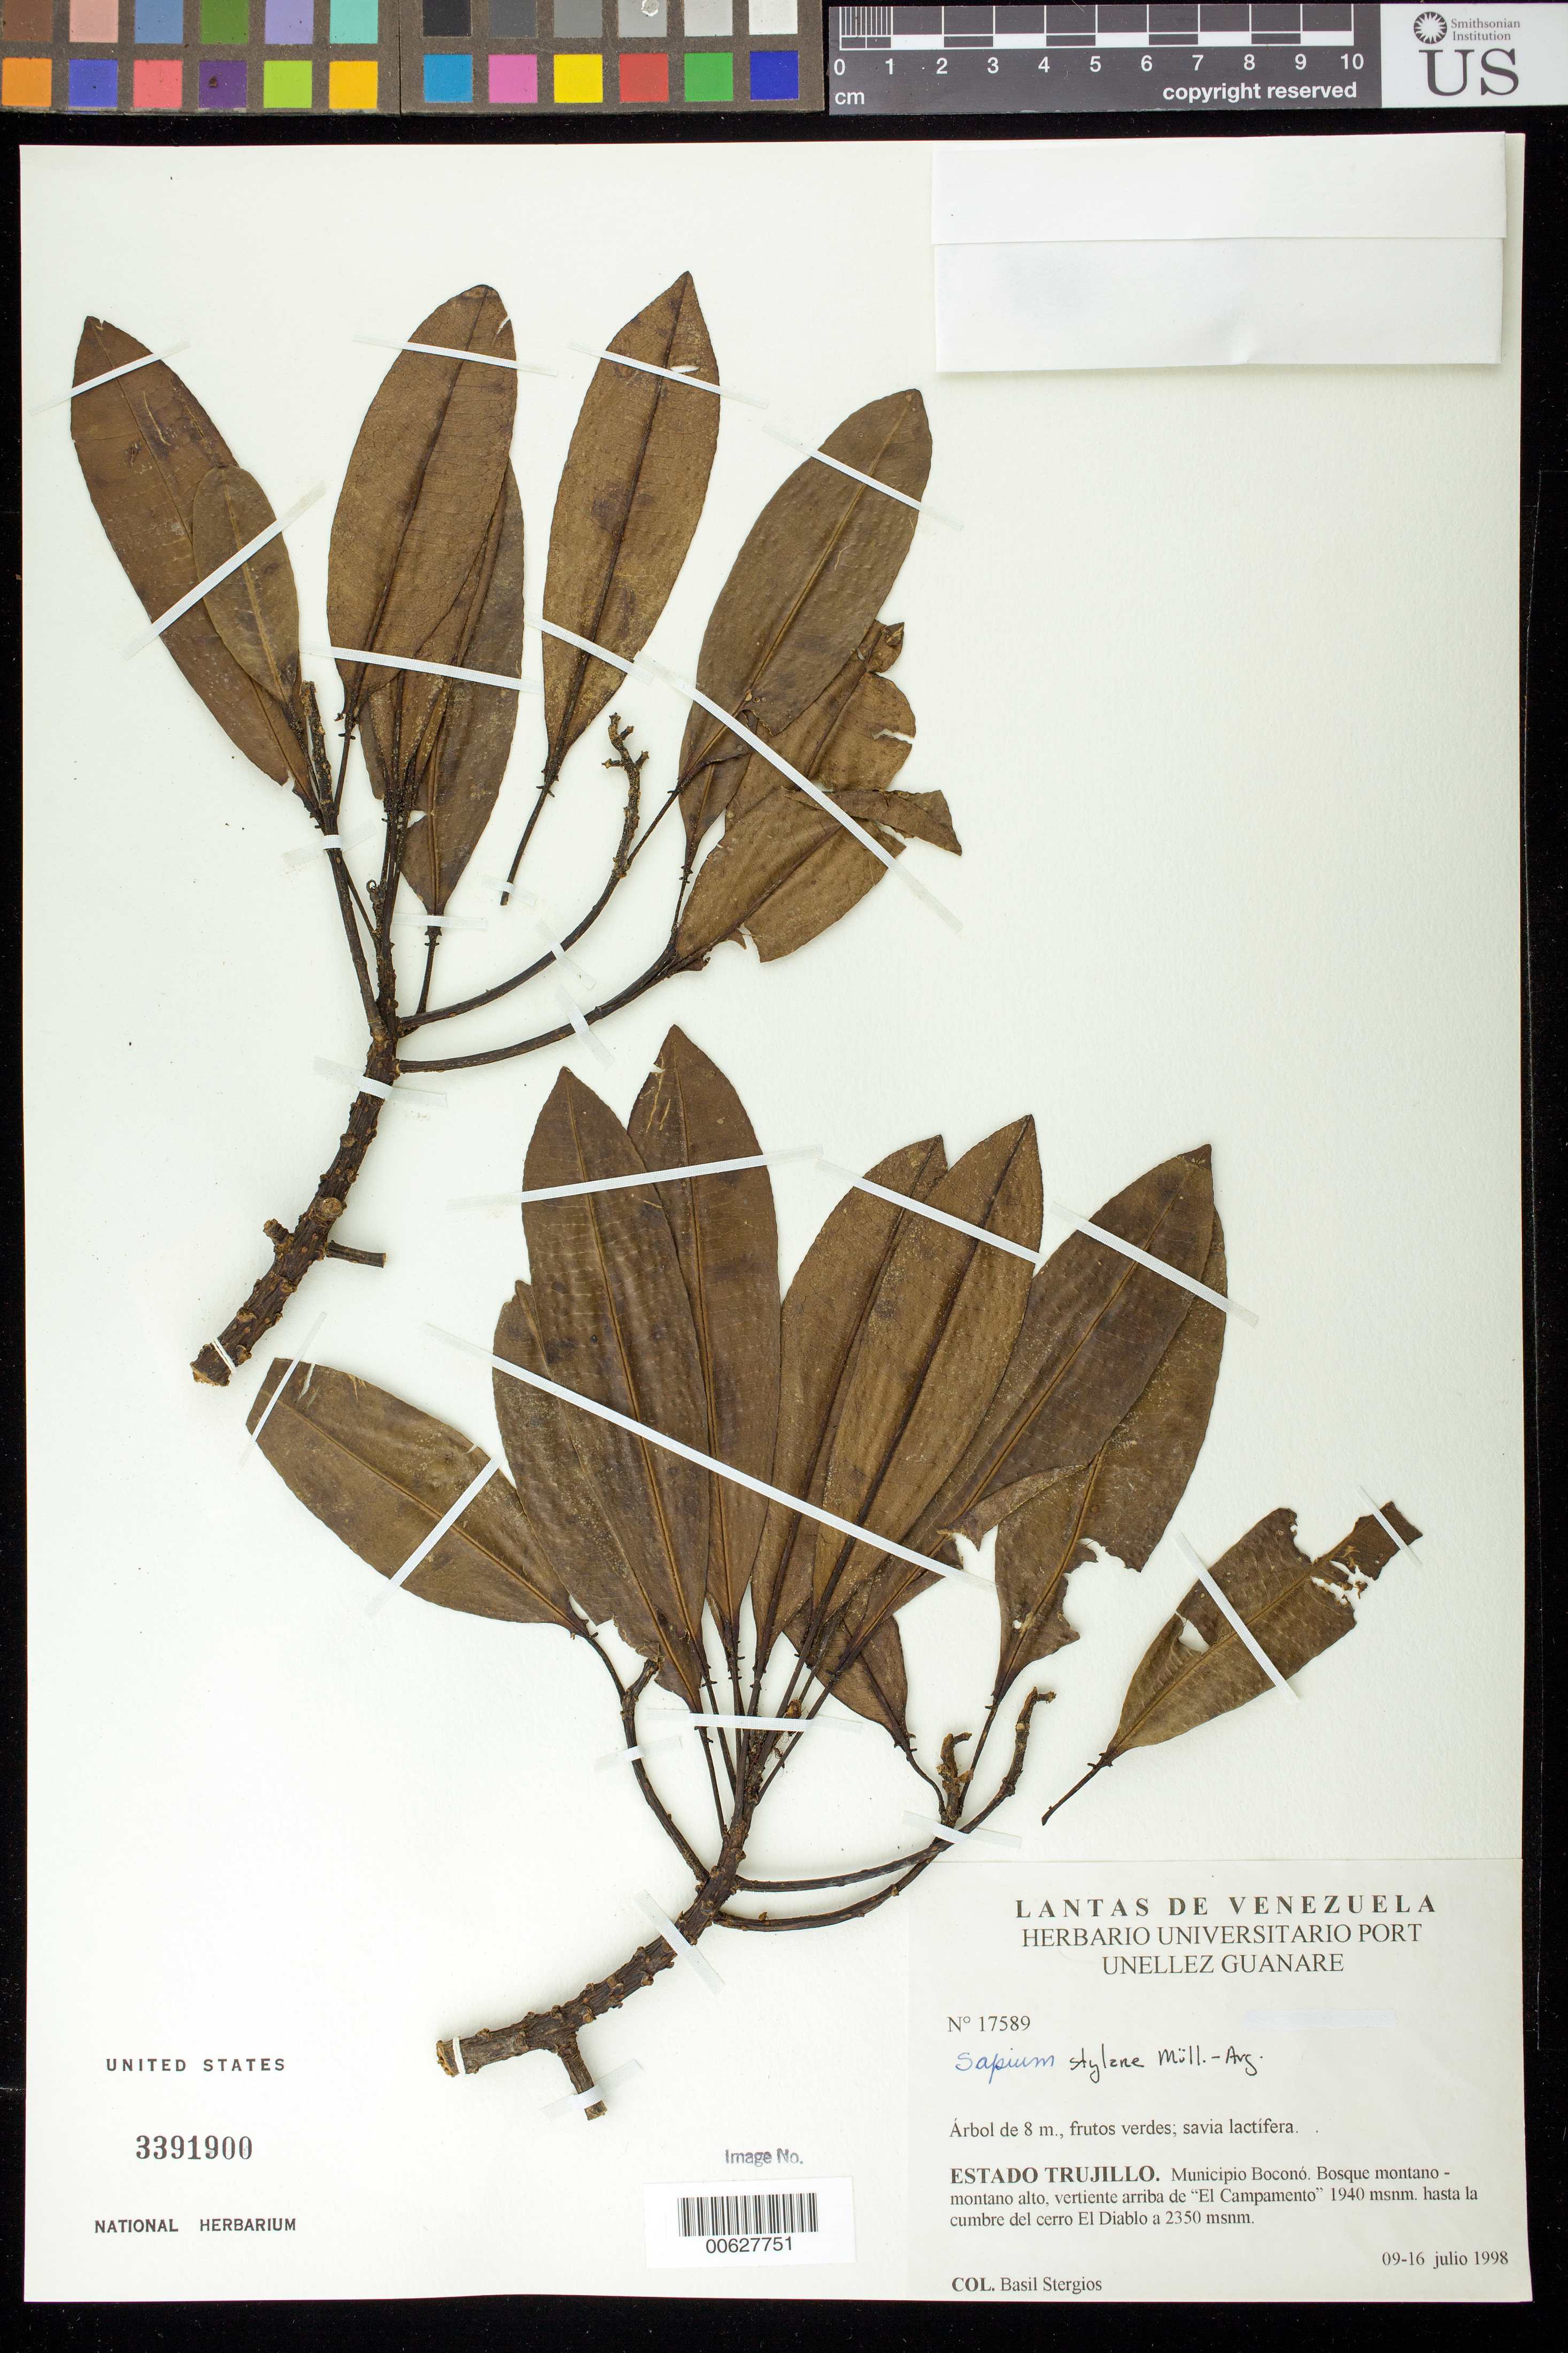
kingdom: Plantae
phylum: Tracheophyta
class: Magnoliopsida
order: Malpighiales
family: Euphorbiaceae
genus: Sapium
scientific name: Sapium stylare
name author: Müll. Arg.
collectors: B. G. Stergios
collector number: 17589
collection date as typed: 09 Jul 1998 to 16 Jul 1998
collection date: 1998-07-09/1998-07-16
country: Venezuela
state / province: Trujillo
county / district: Boconó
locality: Vertiente arriba de El Campamento 1940 m hasta la cumbre del cerro El Diablo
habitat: Bosque montano - montano alto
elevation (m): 1940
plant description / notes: PORT, US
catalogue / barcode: US 3391900